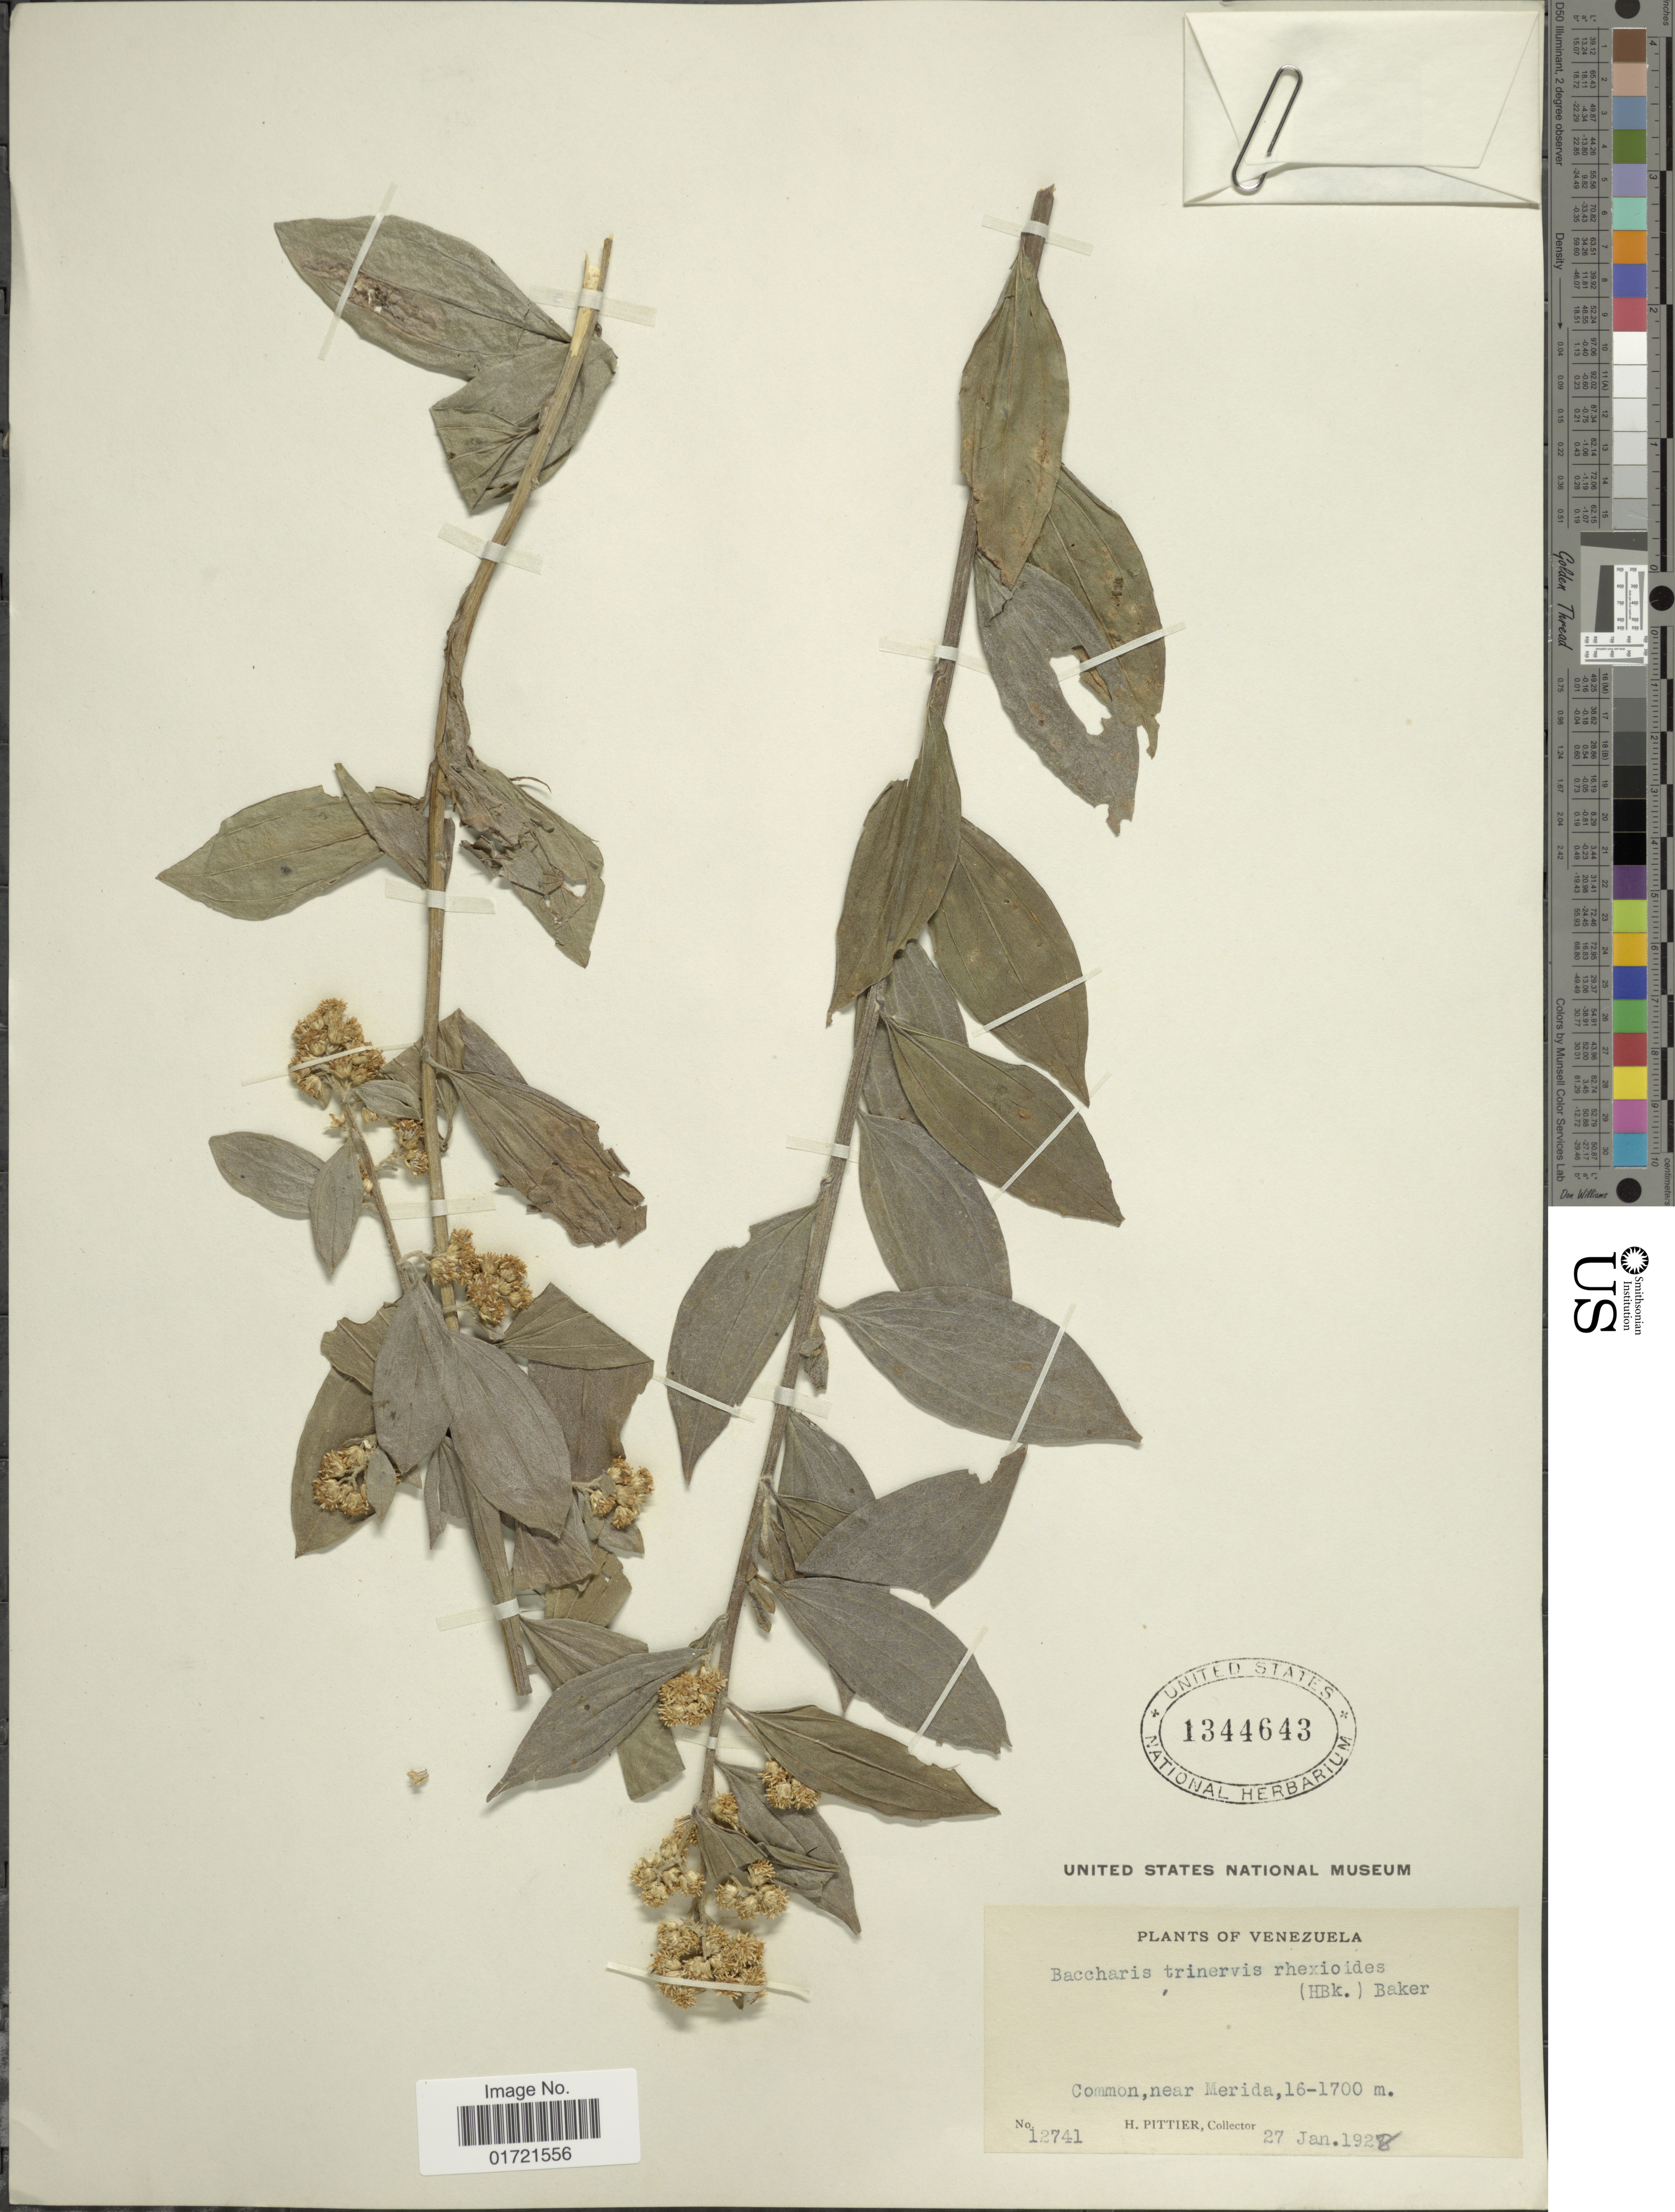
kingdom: Plantae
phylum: Tracheophyta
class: Magnoliopsida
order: Asterales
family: Asteraceae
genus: Baccharis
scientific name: Baccharis trinervis var. rhexioides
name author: (Kunth) Baker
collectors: H. F. Pittier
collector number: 12741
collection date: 1928-01-27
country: Venezuela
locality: Near Merida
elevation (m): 1600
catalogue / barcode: US 1344643